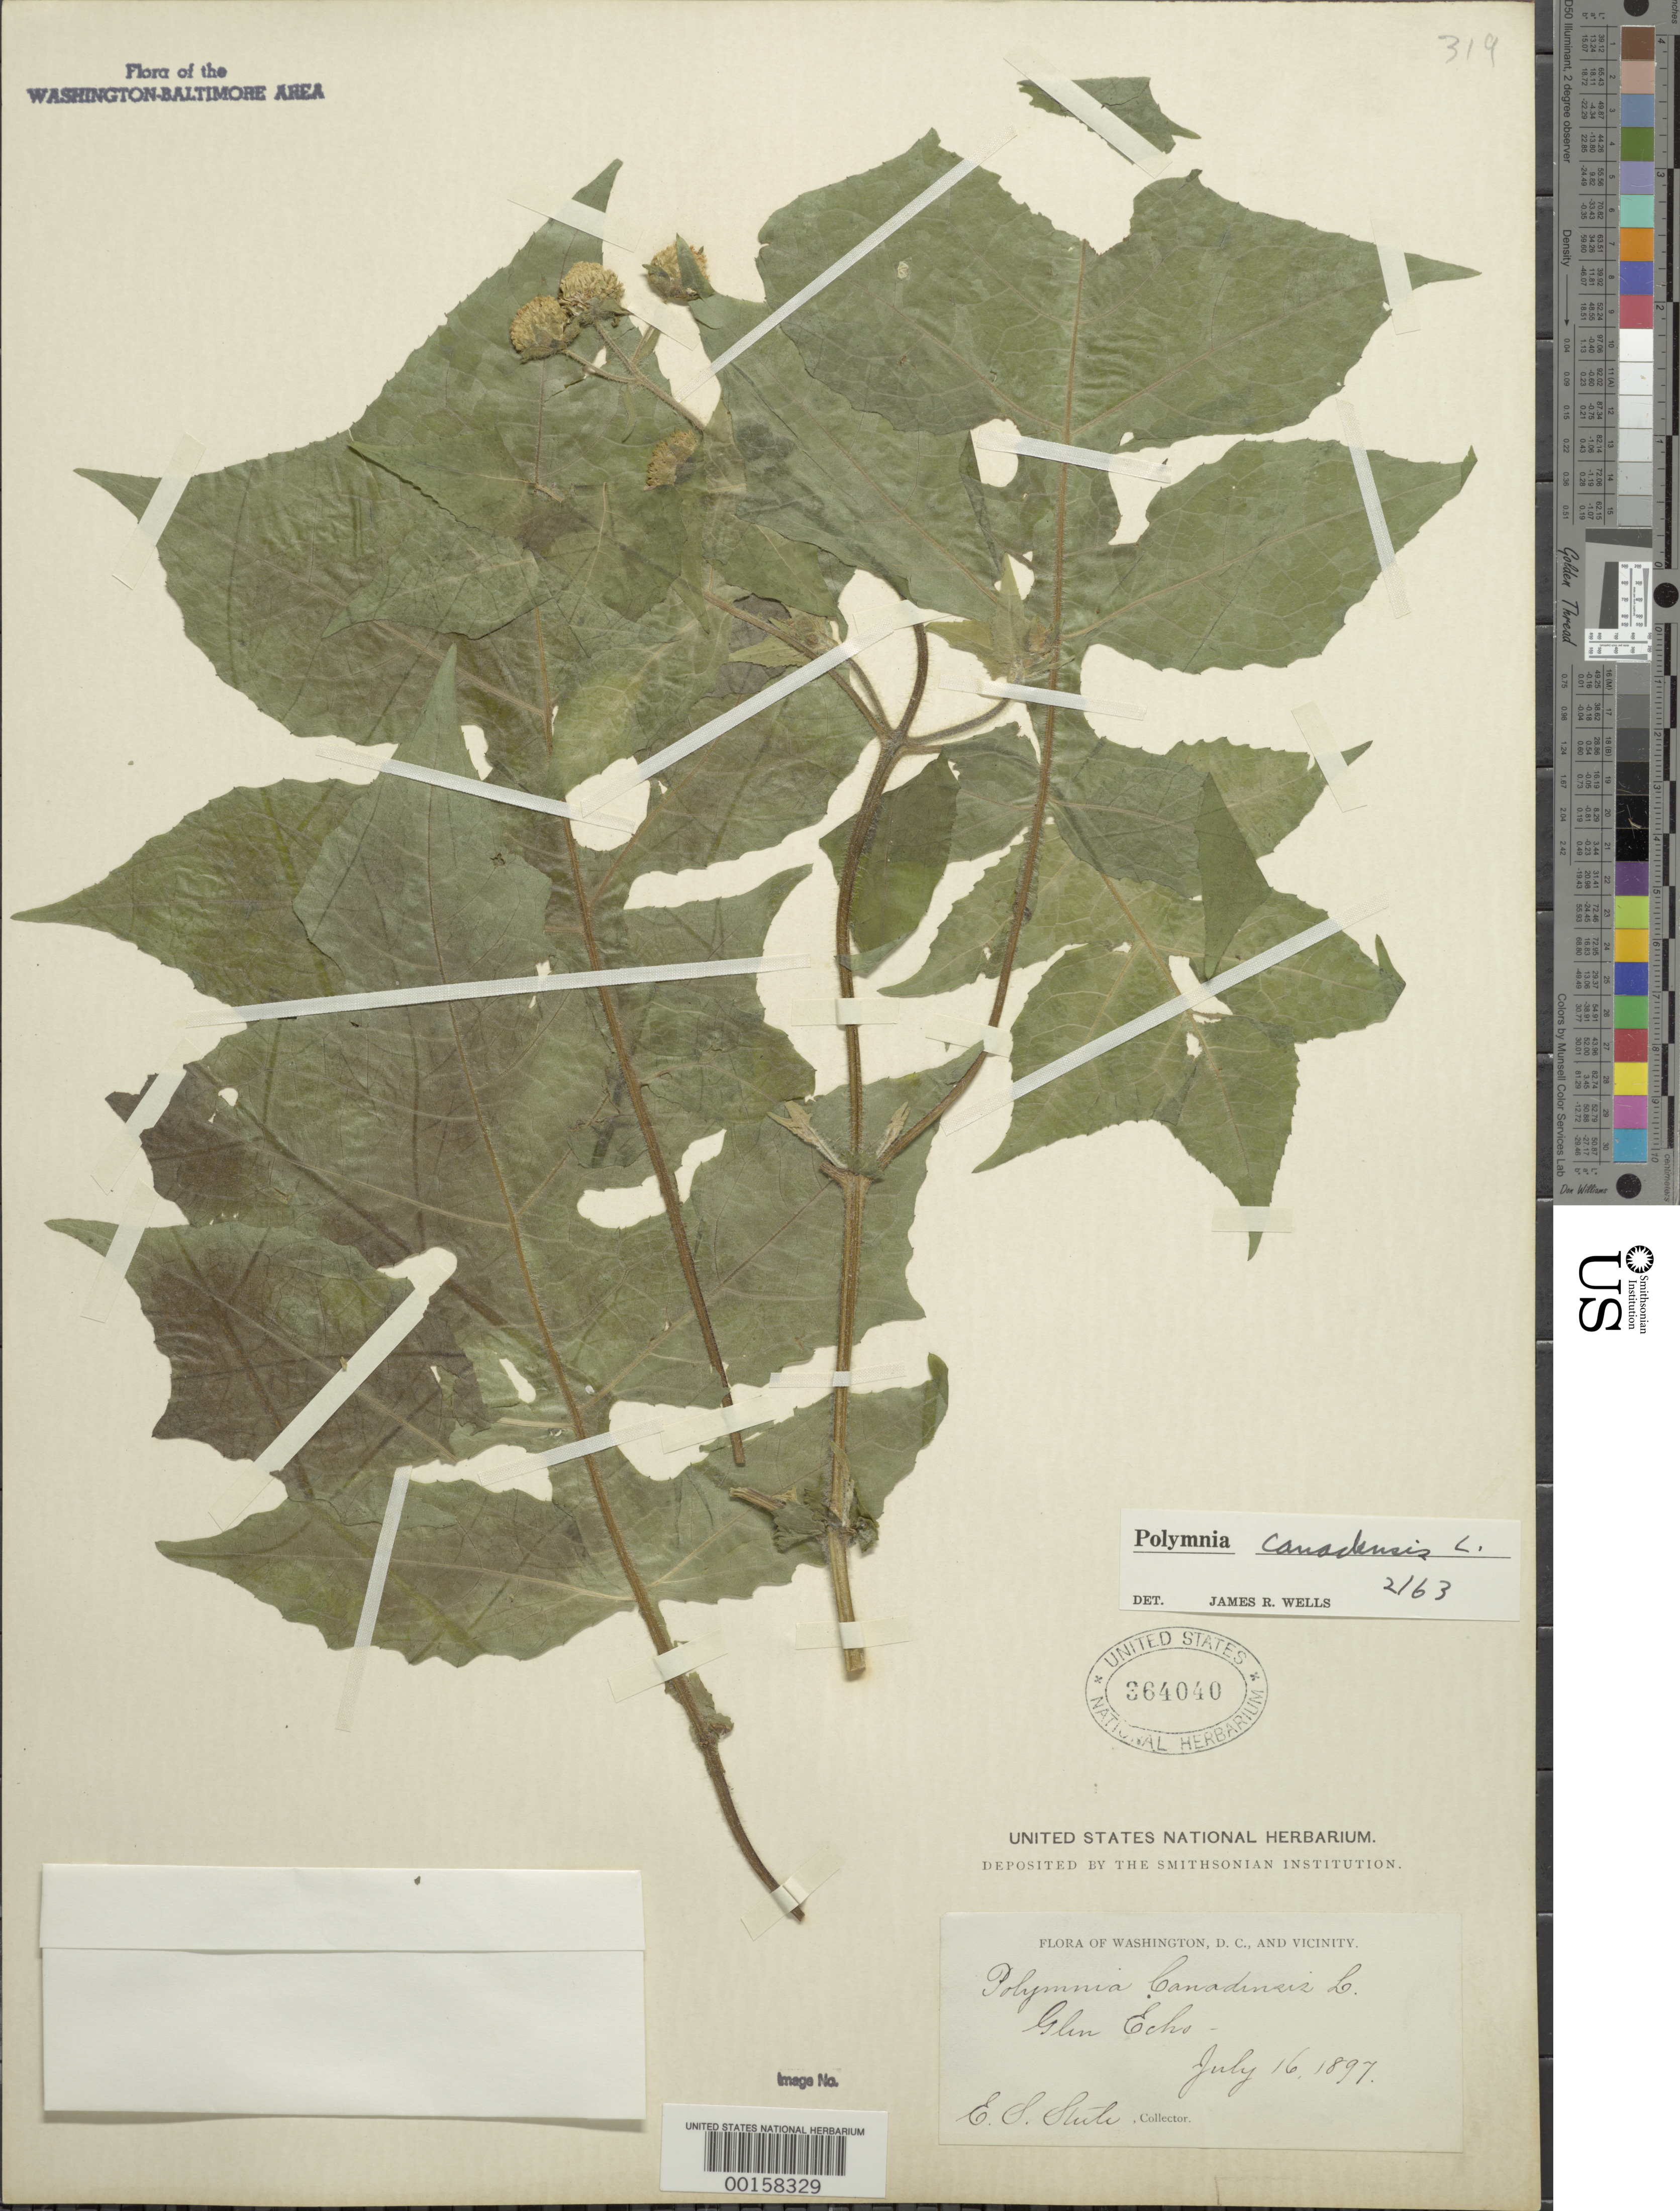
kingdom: Plantae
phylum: Tracheophyta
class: Magnoliopsida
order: Asterales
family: Asteraceae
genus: Polymnia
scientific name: Polymnia canadensis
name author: L.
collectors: E. Steele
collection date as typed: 16 Jul 1897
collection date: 1897-07-16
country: United States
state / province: Maryland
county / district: Montgomery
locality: Glen Echo C. & O. Canal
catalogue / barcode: US 364040